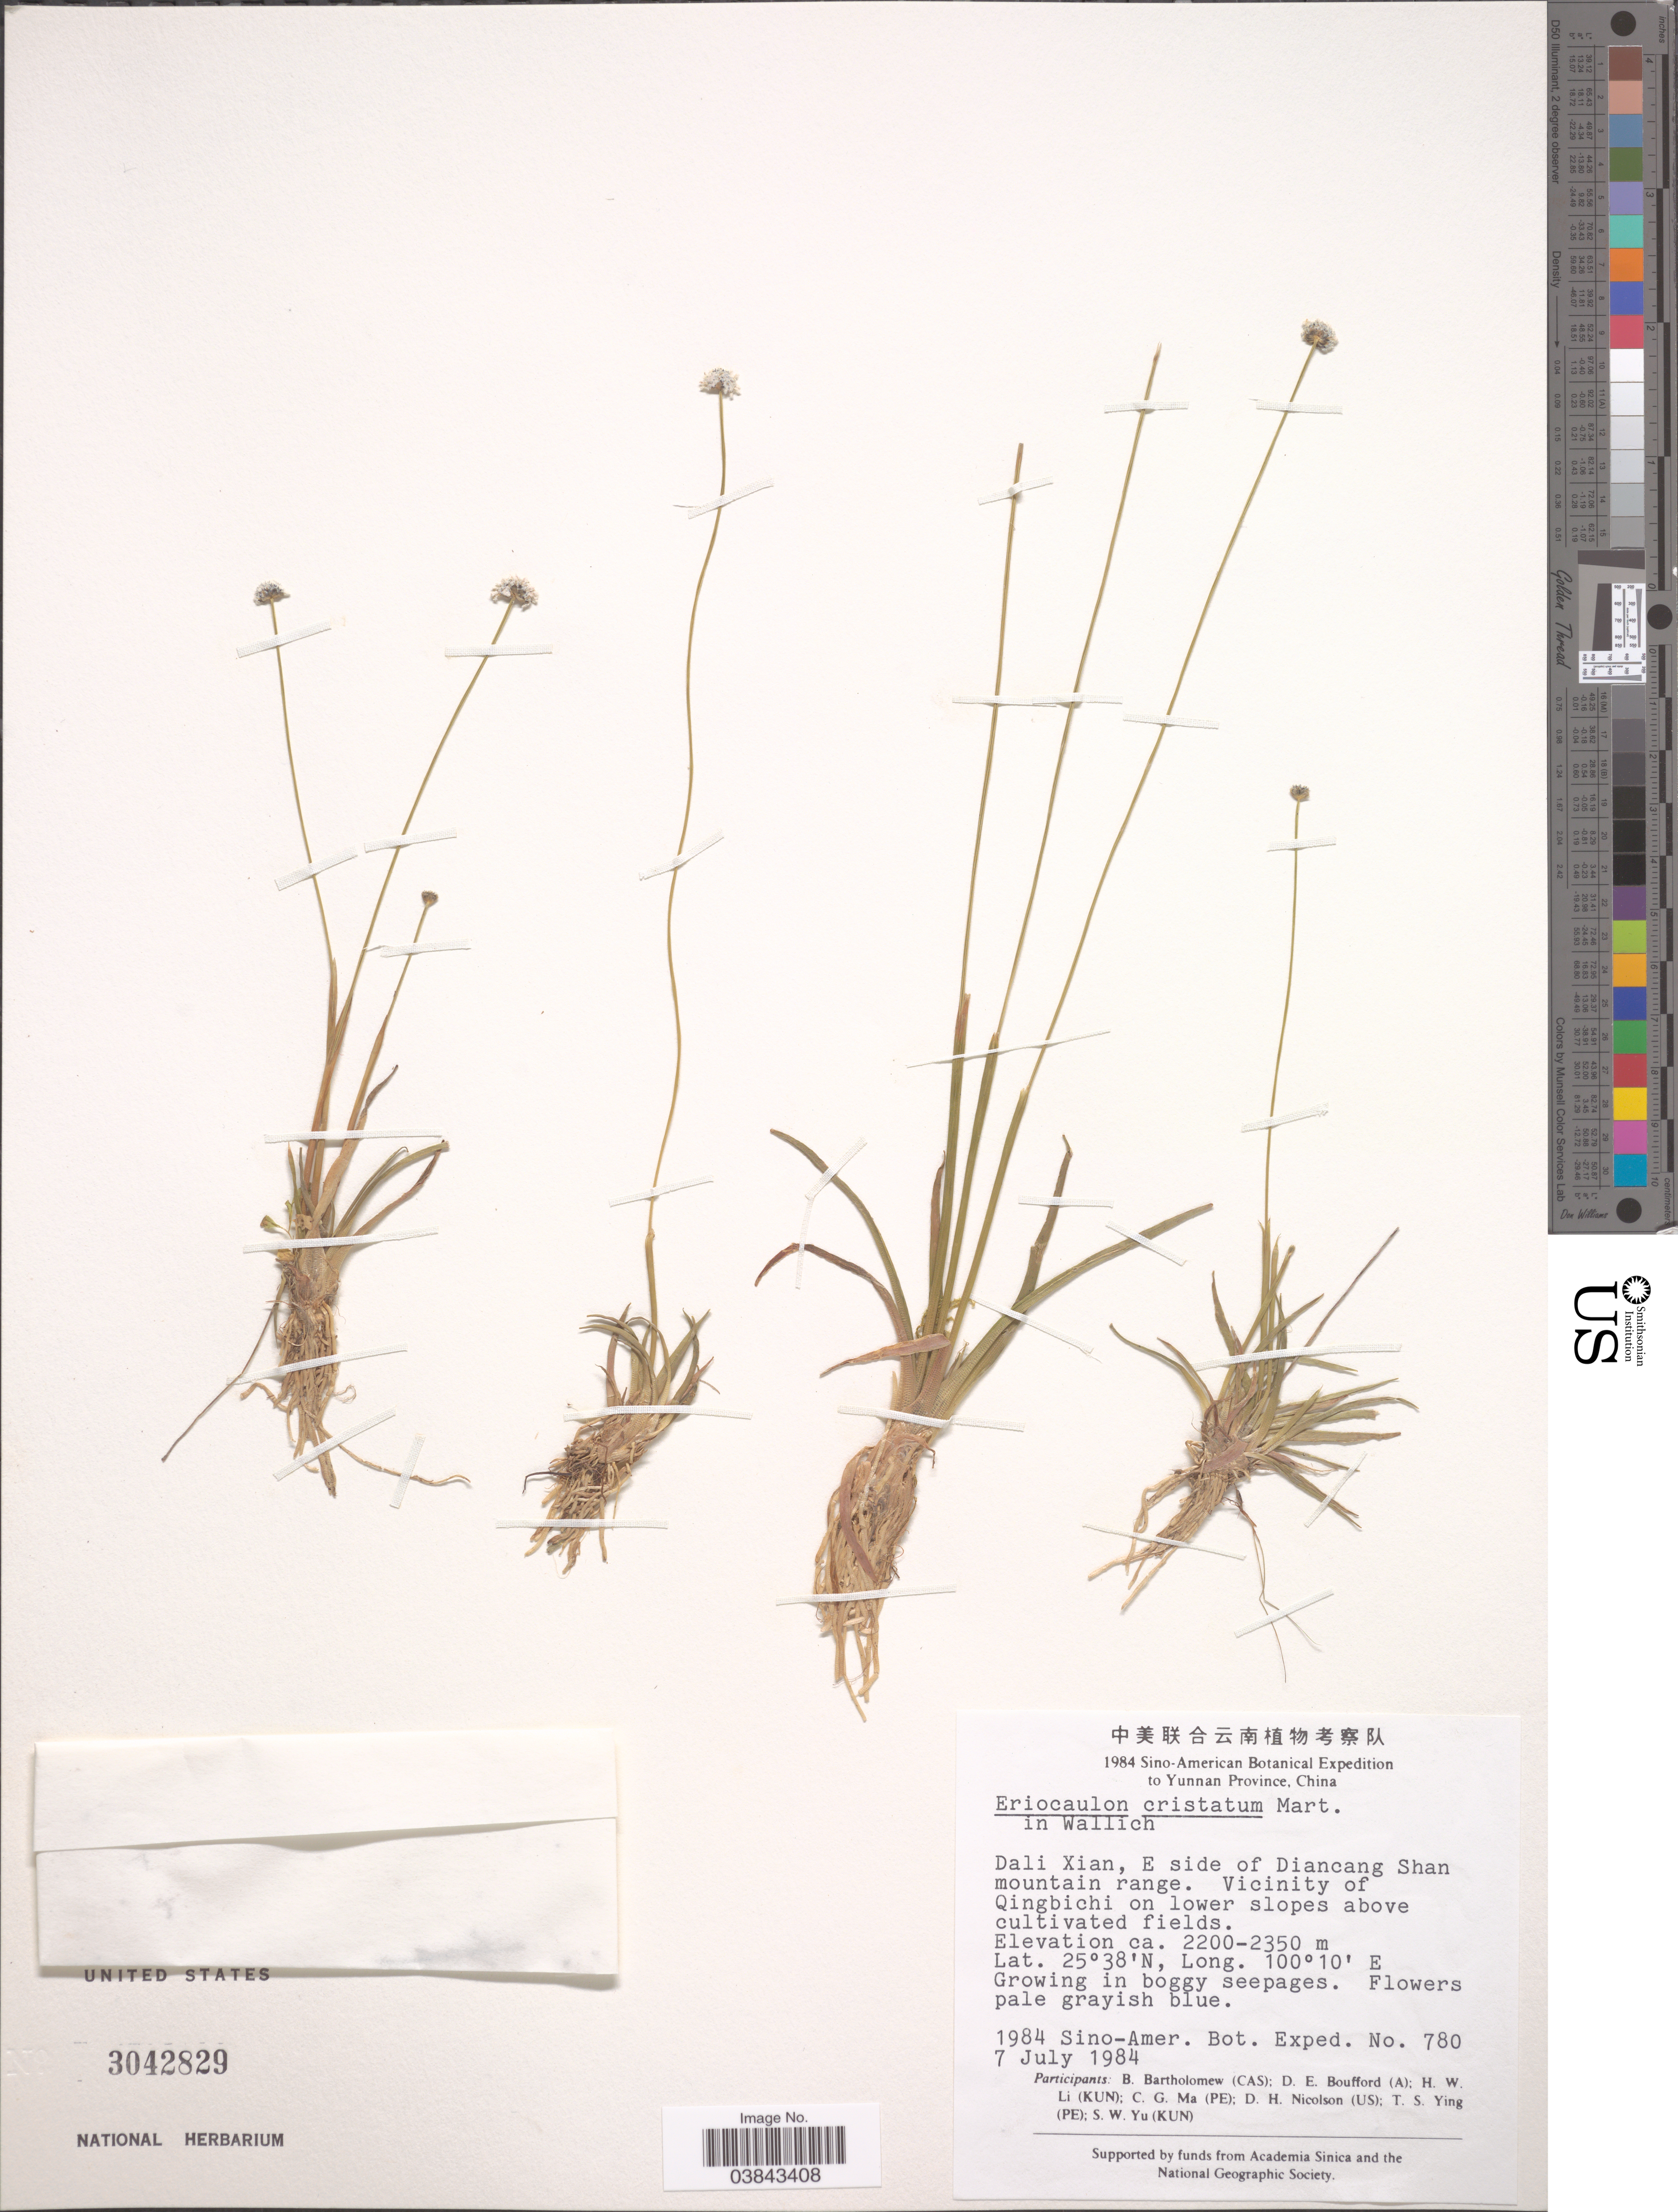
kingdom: Plantae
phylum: Tracheophyta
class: Liliopsida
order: Poales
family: Eriocaulaceae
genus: Eriocaulon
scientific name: Eriocaulon cristatum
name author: Mart.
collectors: Sino-Amer. Bot. Exped. 1984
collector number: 780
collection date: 1984-07-07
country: China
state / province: Yunnan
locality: Dali Xian, E side of Diancang Shan mountain range. Vicinity of Qingbichi on lower slopes above cultivated fields.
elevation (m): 2200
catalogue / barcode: US 3042829